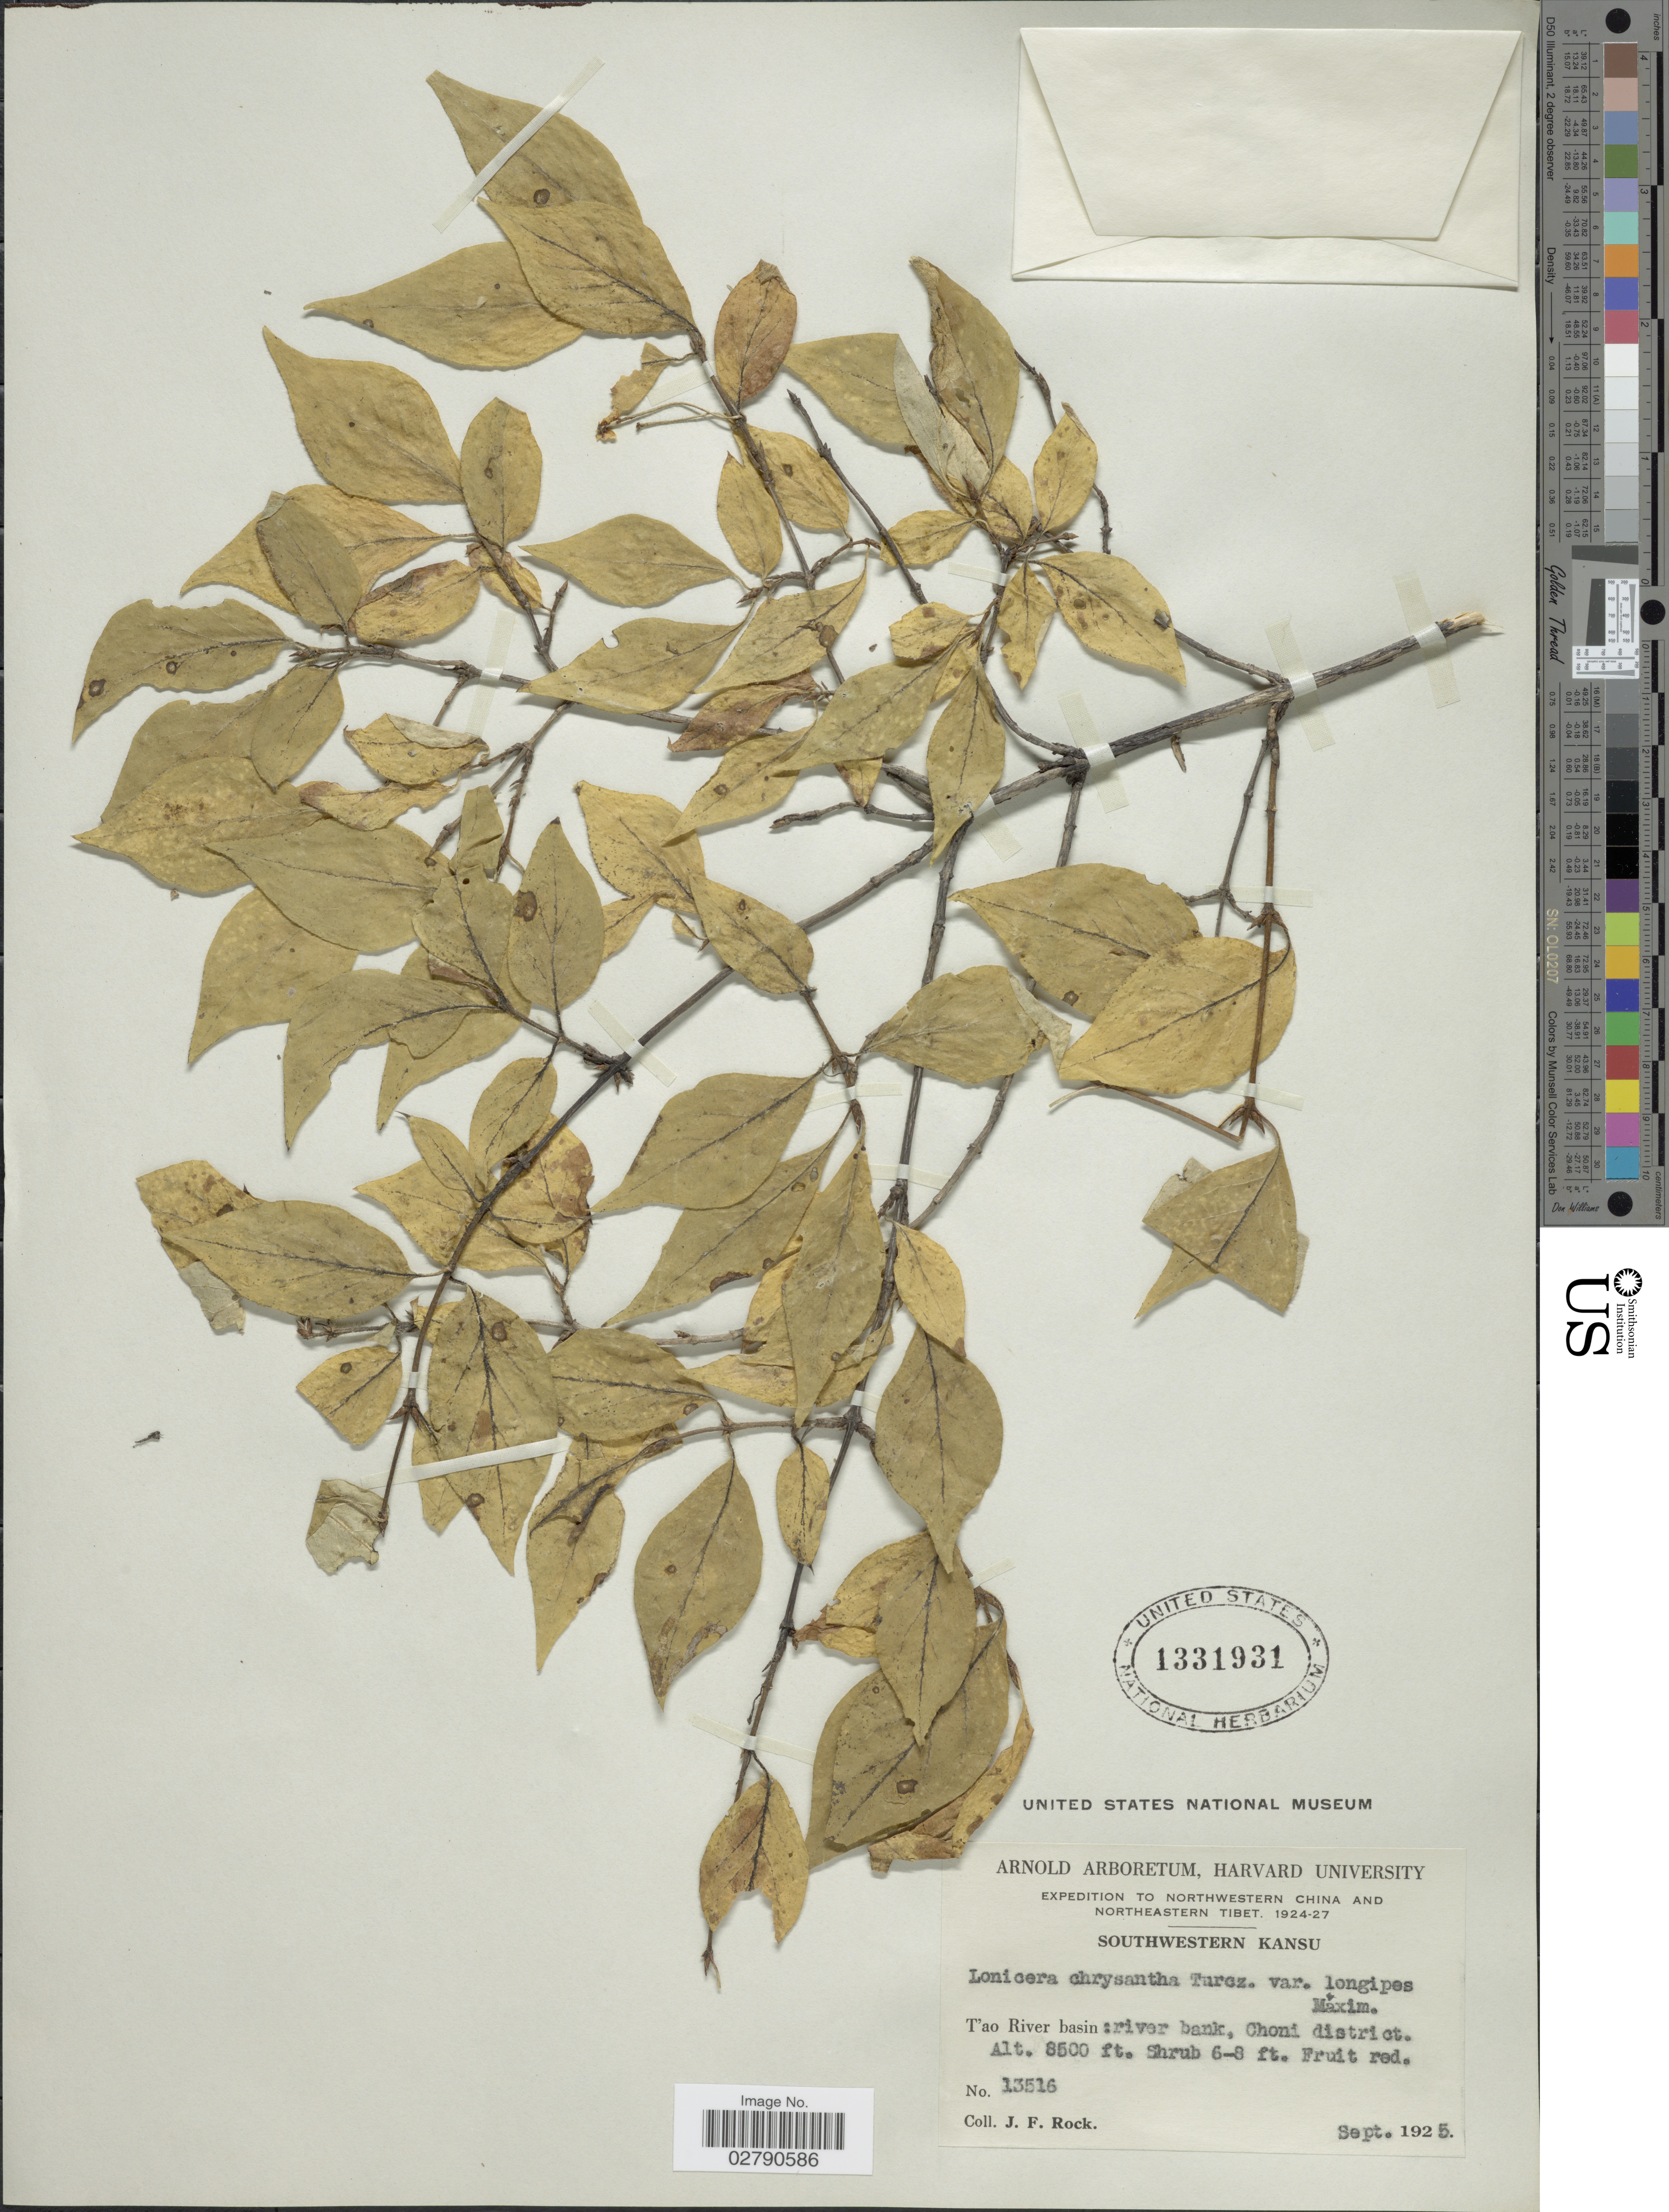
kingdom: Plantae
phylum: Tracheophyta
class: Magnoliopsida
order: Dipsacales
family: Caprifoliaceae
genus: Lonicera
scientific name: Lonicera chrysantha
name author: Turcz. ex Ledeb.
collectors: J. Rock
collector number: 13516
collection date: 1925-09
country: China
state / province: Gansu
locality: Northwestern China and Northeastern Tibet. Southwestern Kansu. T'ao River basin: river bank, Choni district.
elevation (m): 2591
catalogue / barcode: US 1331931